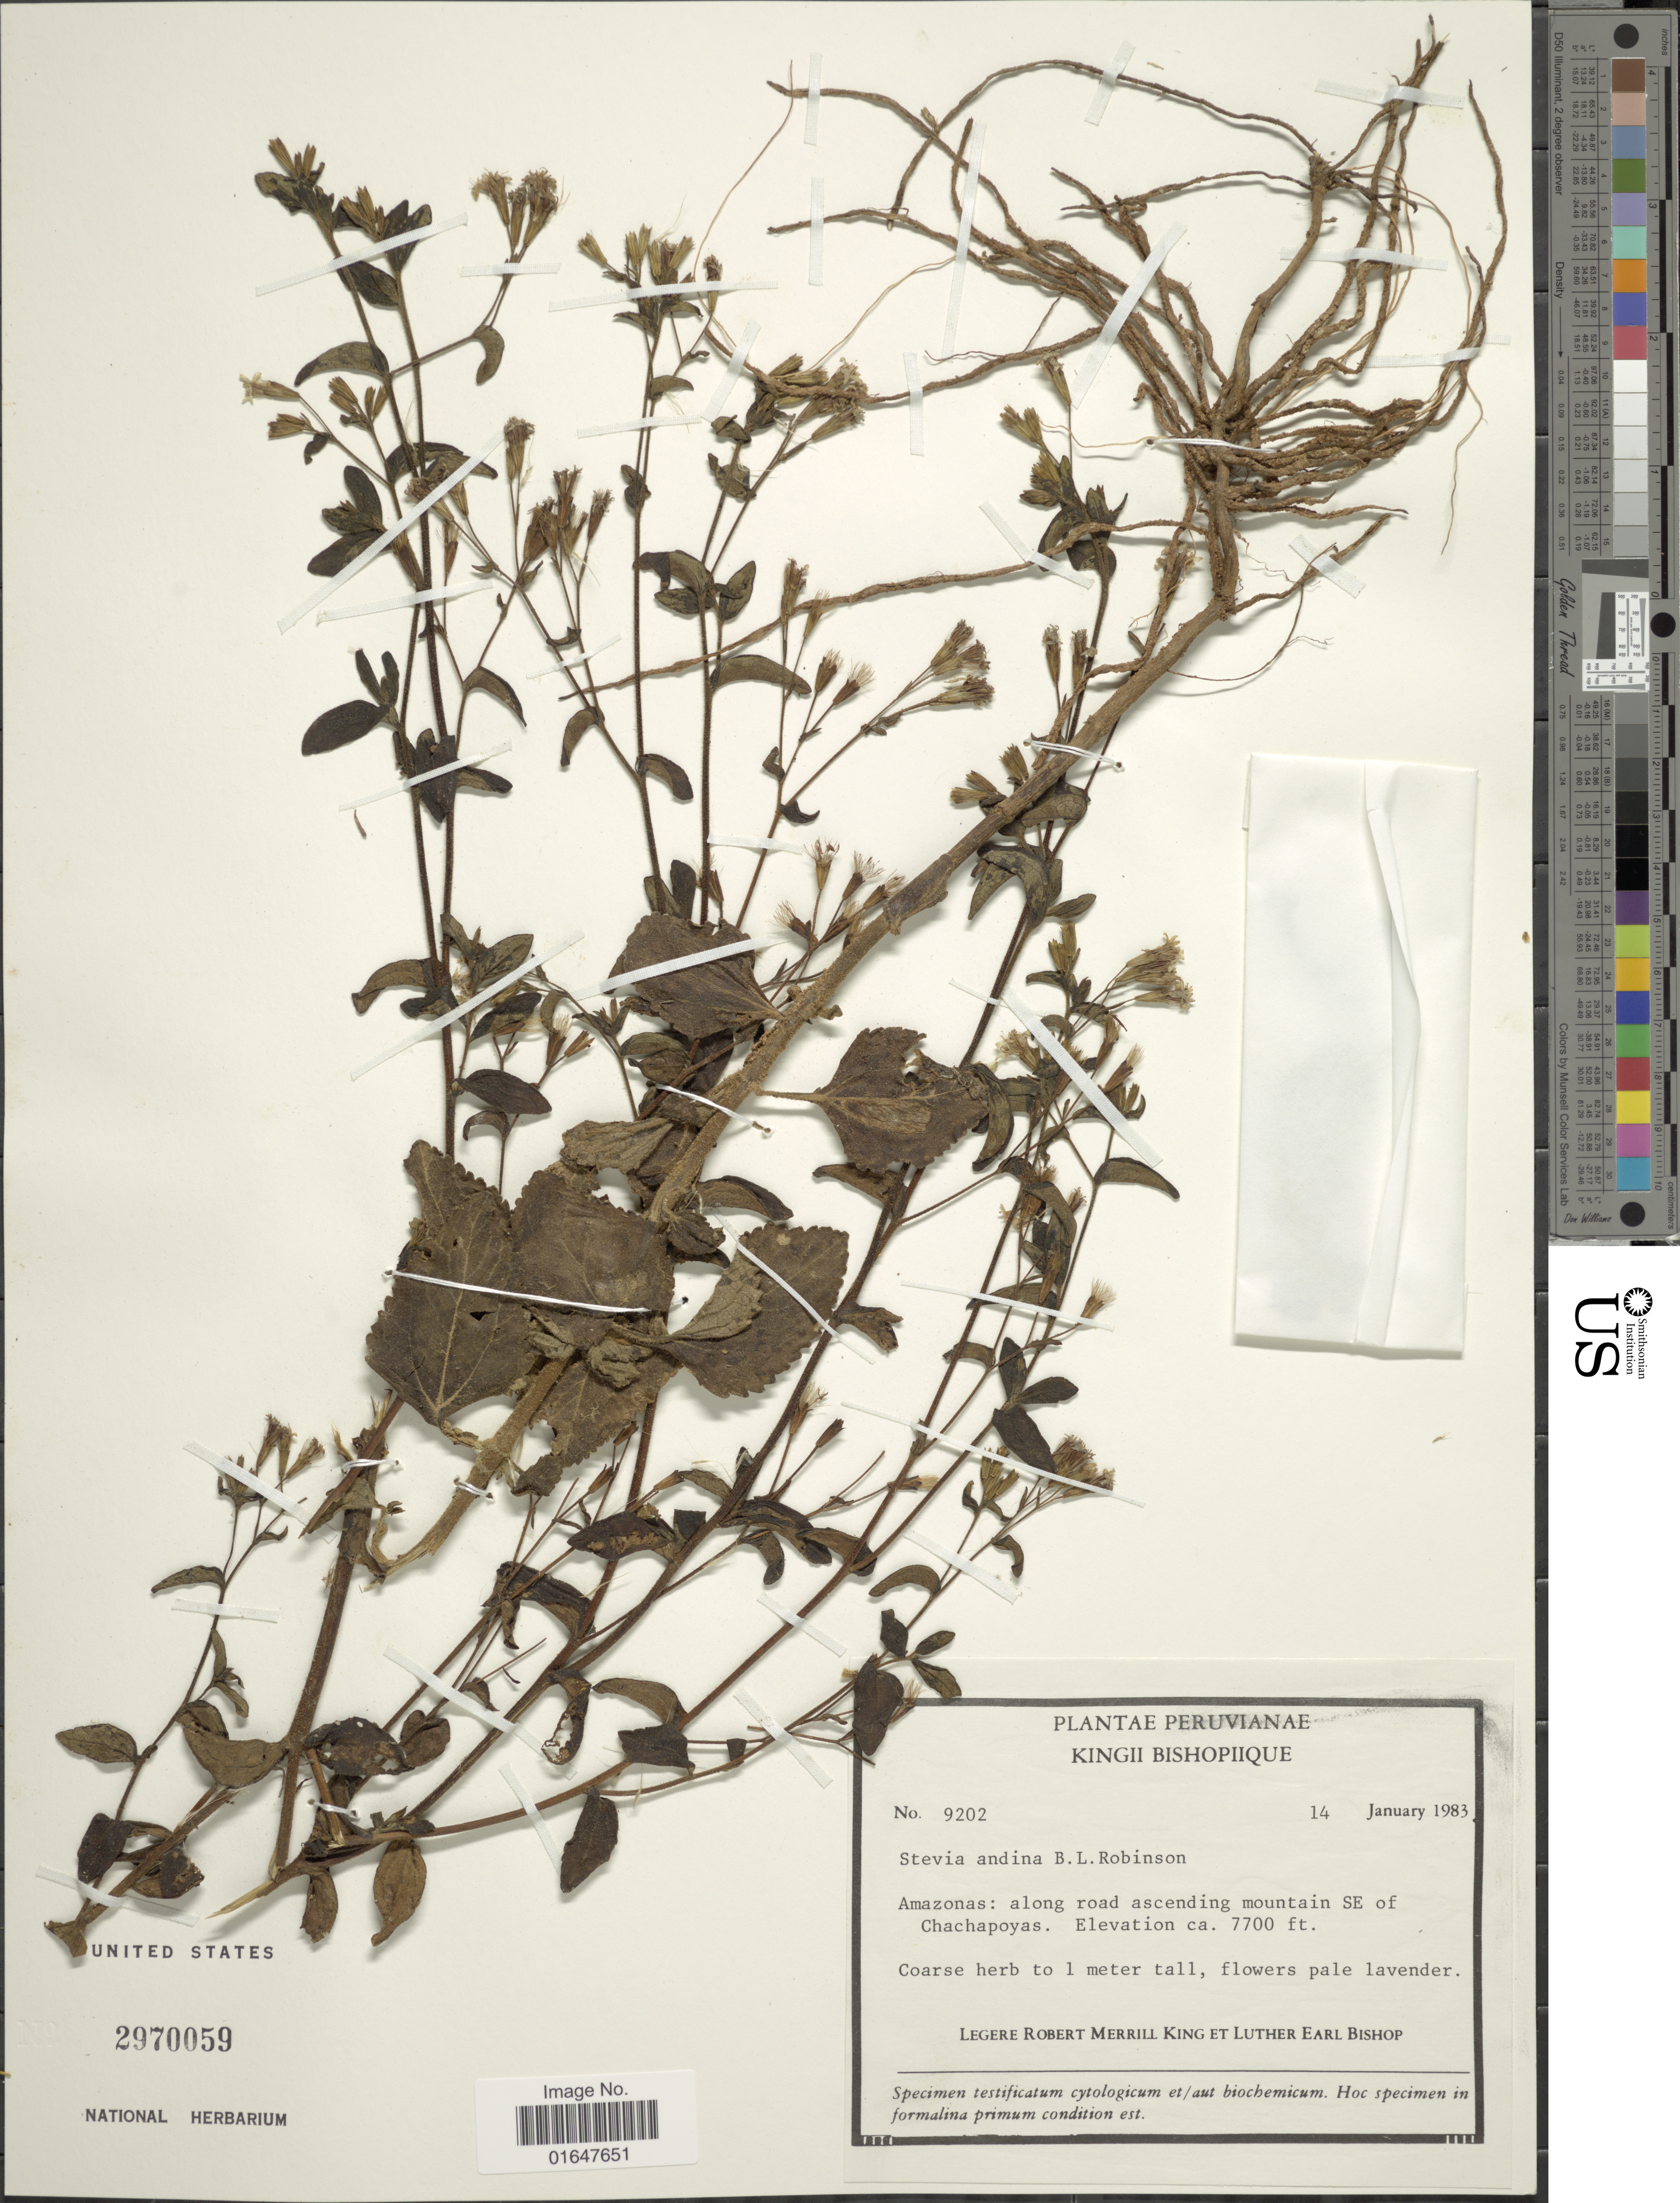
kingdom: Plantae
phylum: Tracheophyta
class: Magnoliopsida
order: Asterales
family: Asteraceae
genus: Stevia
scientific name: Stevia andina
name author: B.L. Rob.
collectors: R. M. King & L. E. Bishop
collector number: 9202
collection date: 1983-01-14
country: Peru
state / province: Amazonas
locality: Peruvianae, along road ascending mountain SE of Chachapoyas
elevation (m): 2347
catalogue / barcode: US 2970059